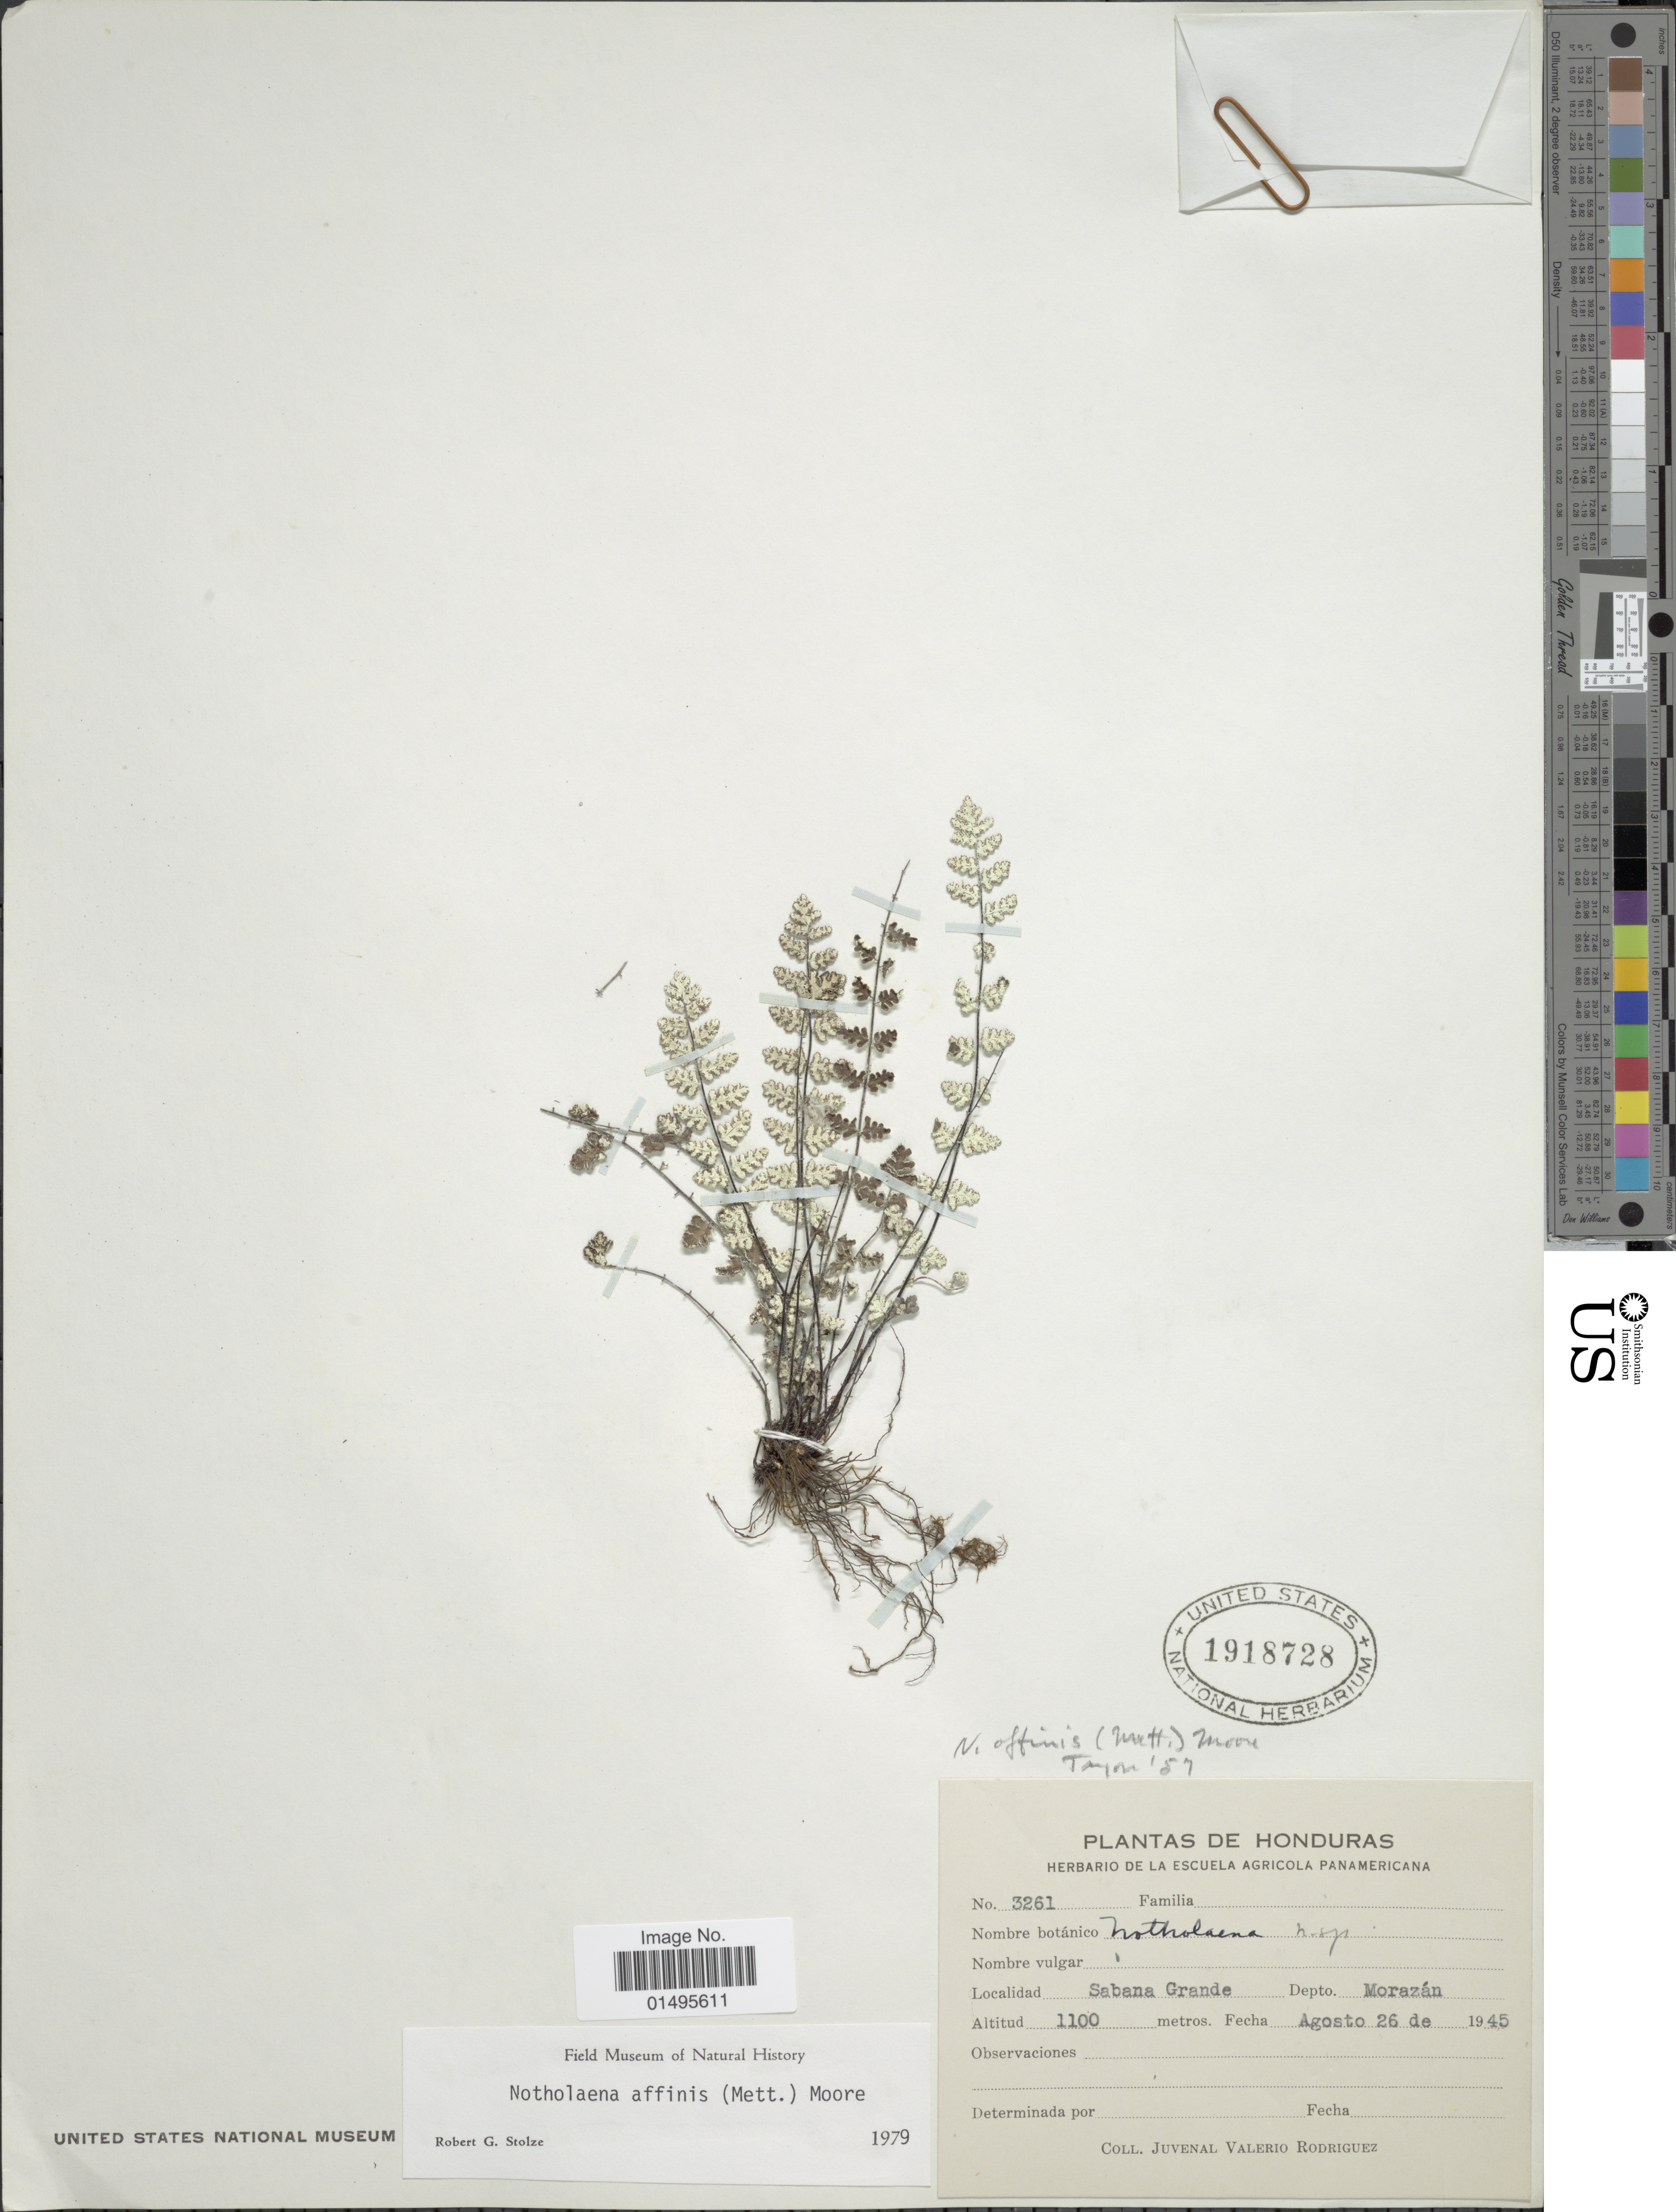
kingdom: Plantae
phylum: Tracheophyta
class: Polypodiopsida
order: Polypodiales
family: Pteridaceae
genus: Notholaena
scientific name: Notholaena affinis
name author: (Ekman) T. Moore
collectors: J. Rodriguez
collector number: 3621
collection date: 1945-08-26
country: Honduras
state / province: Fco. Morazán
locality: Agricola Panamericana, Sabana Grande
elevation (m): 1100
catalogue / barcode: US 1918728